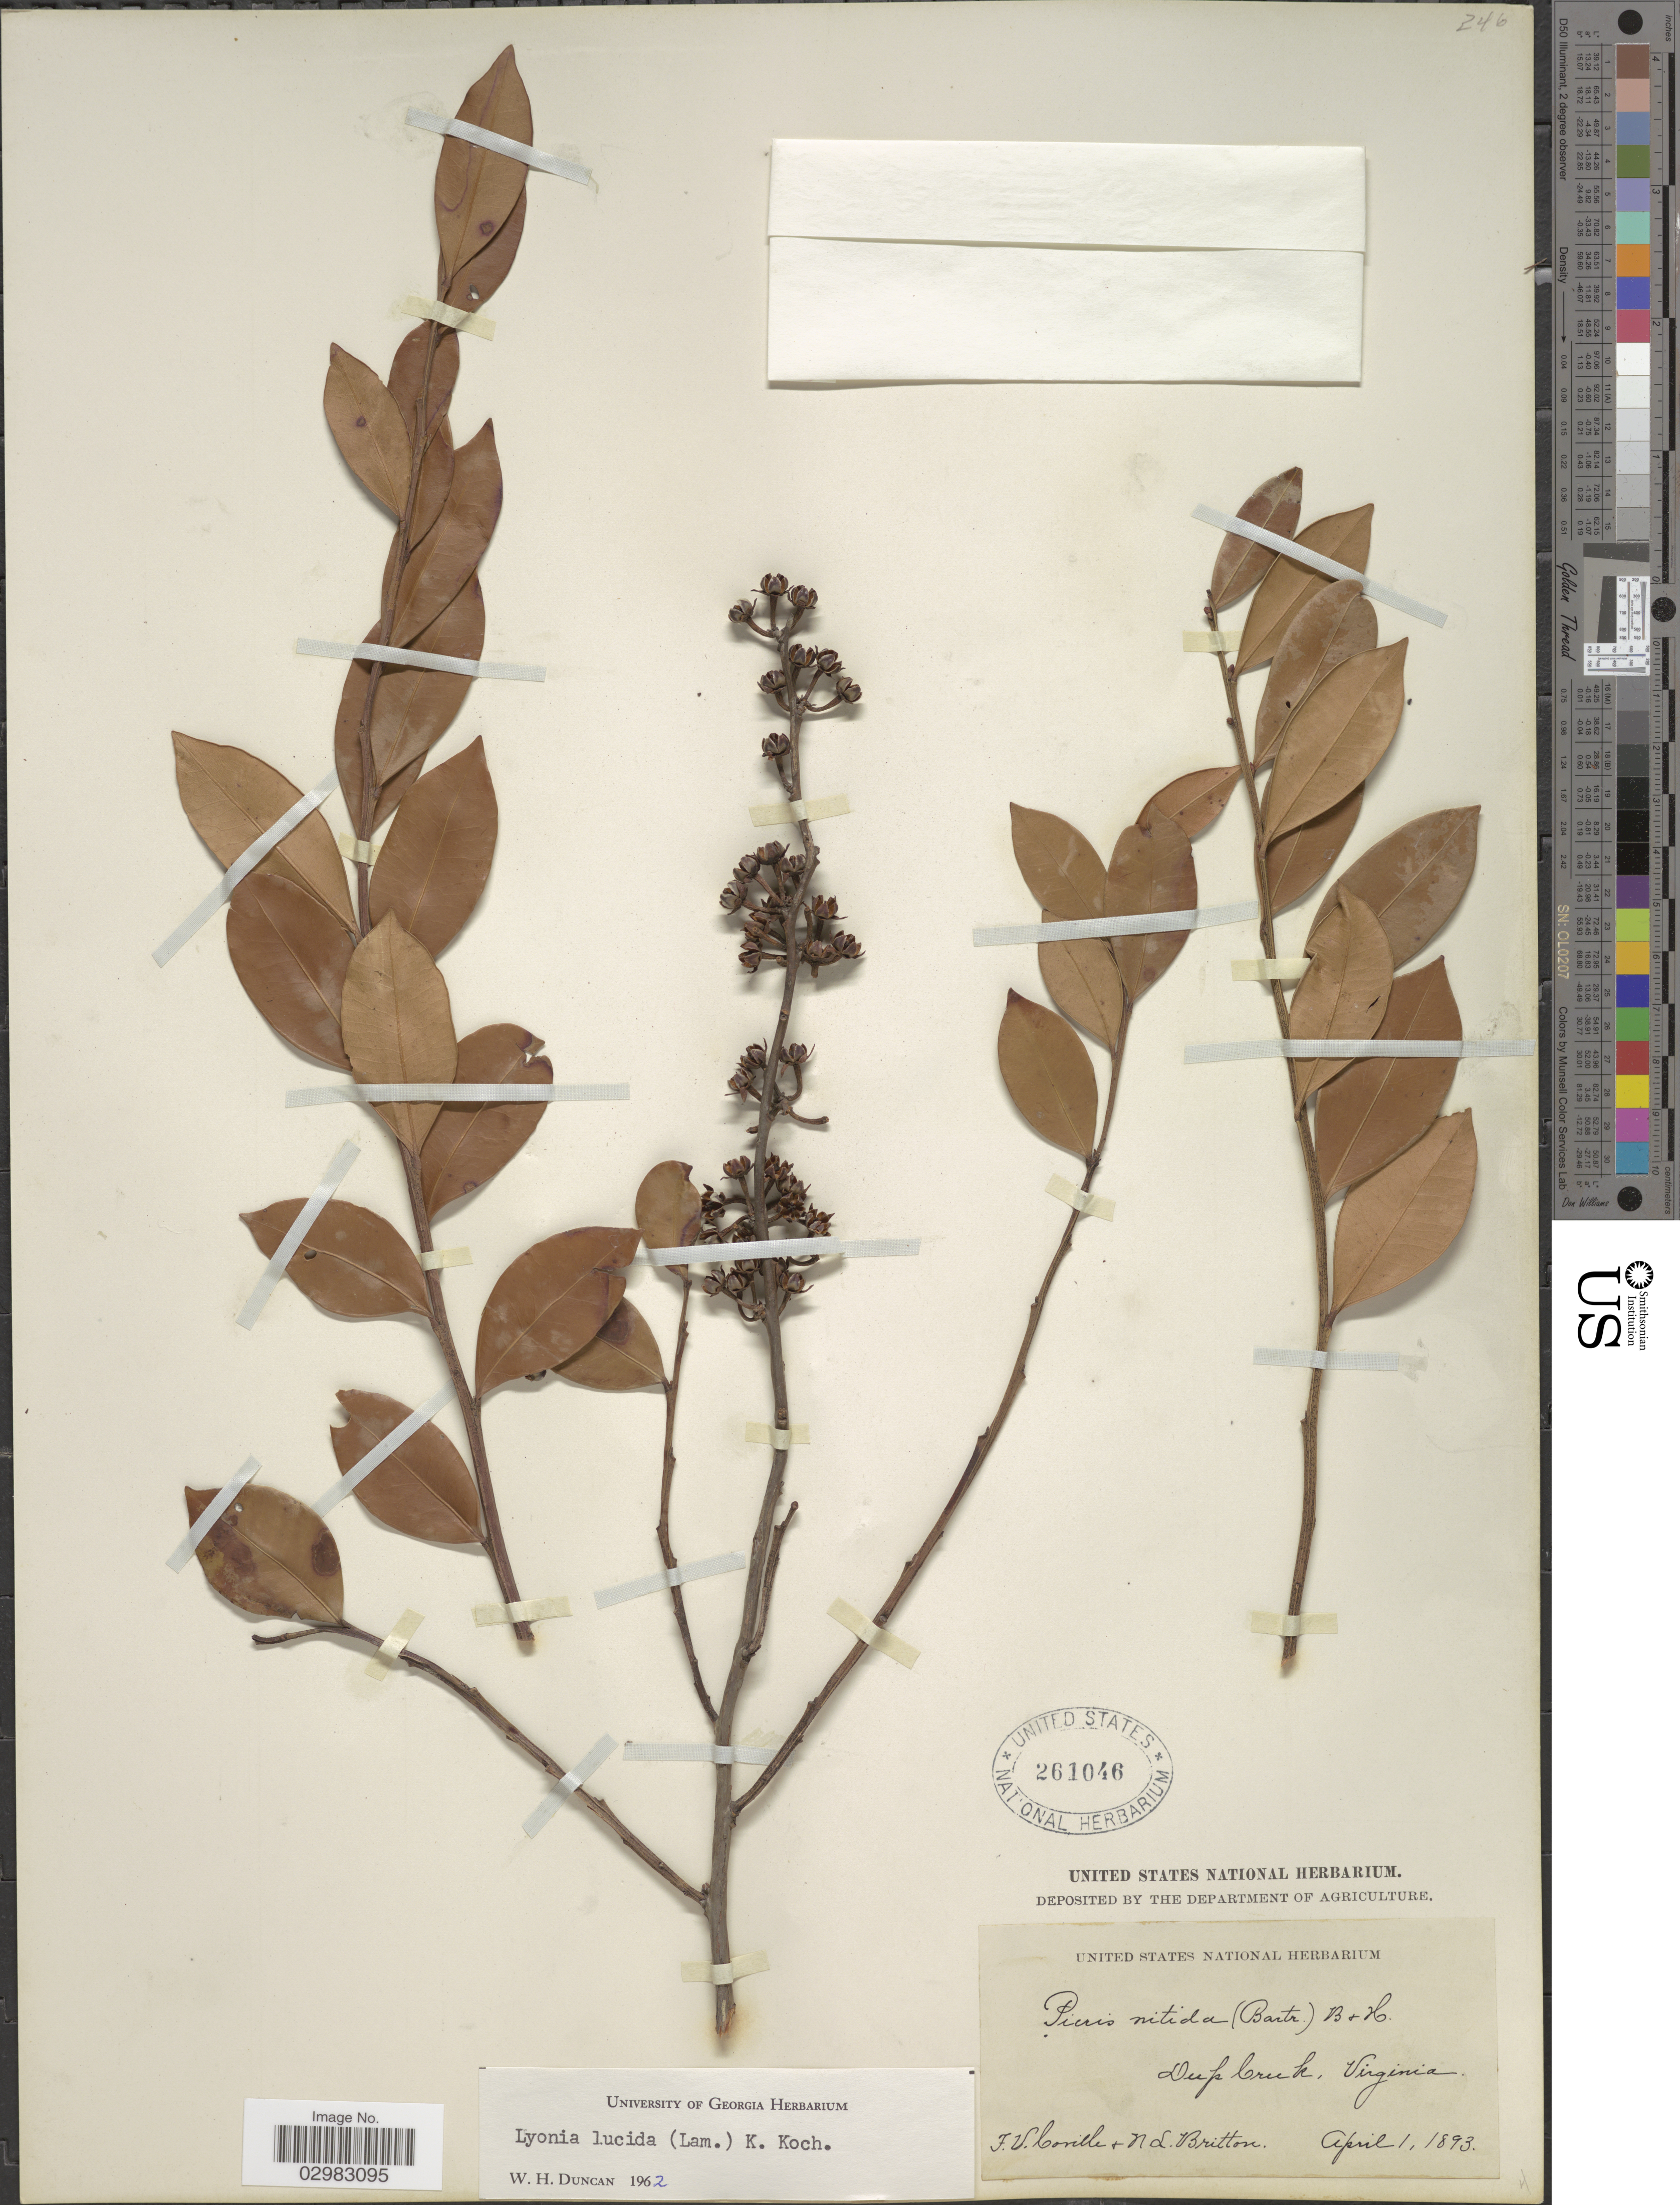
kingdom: Plantae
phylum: Tracheophyta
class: Magnoliopsida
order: Ericales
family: Ericaceae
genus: Lyonia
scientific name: Lyonia lucida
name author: K. Koch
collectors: F. V. Coville & N. Briton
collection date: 1893-04-01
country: United States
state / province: Virginia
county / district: City of Norfolk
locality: Deep Creek.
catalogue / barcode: US 261046